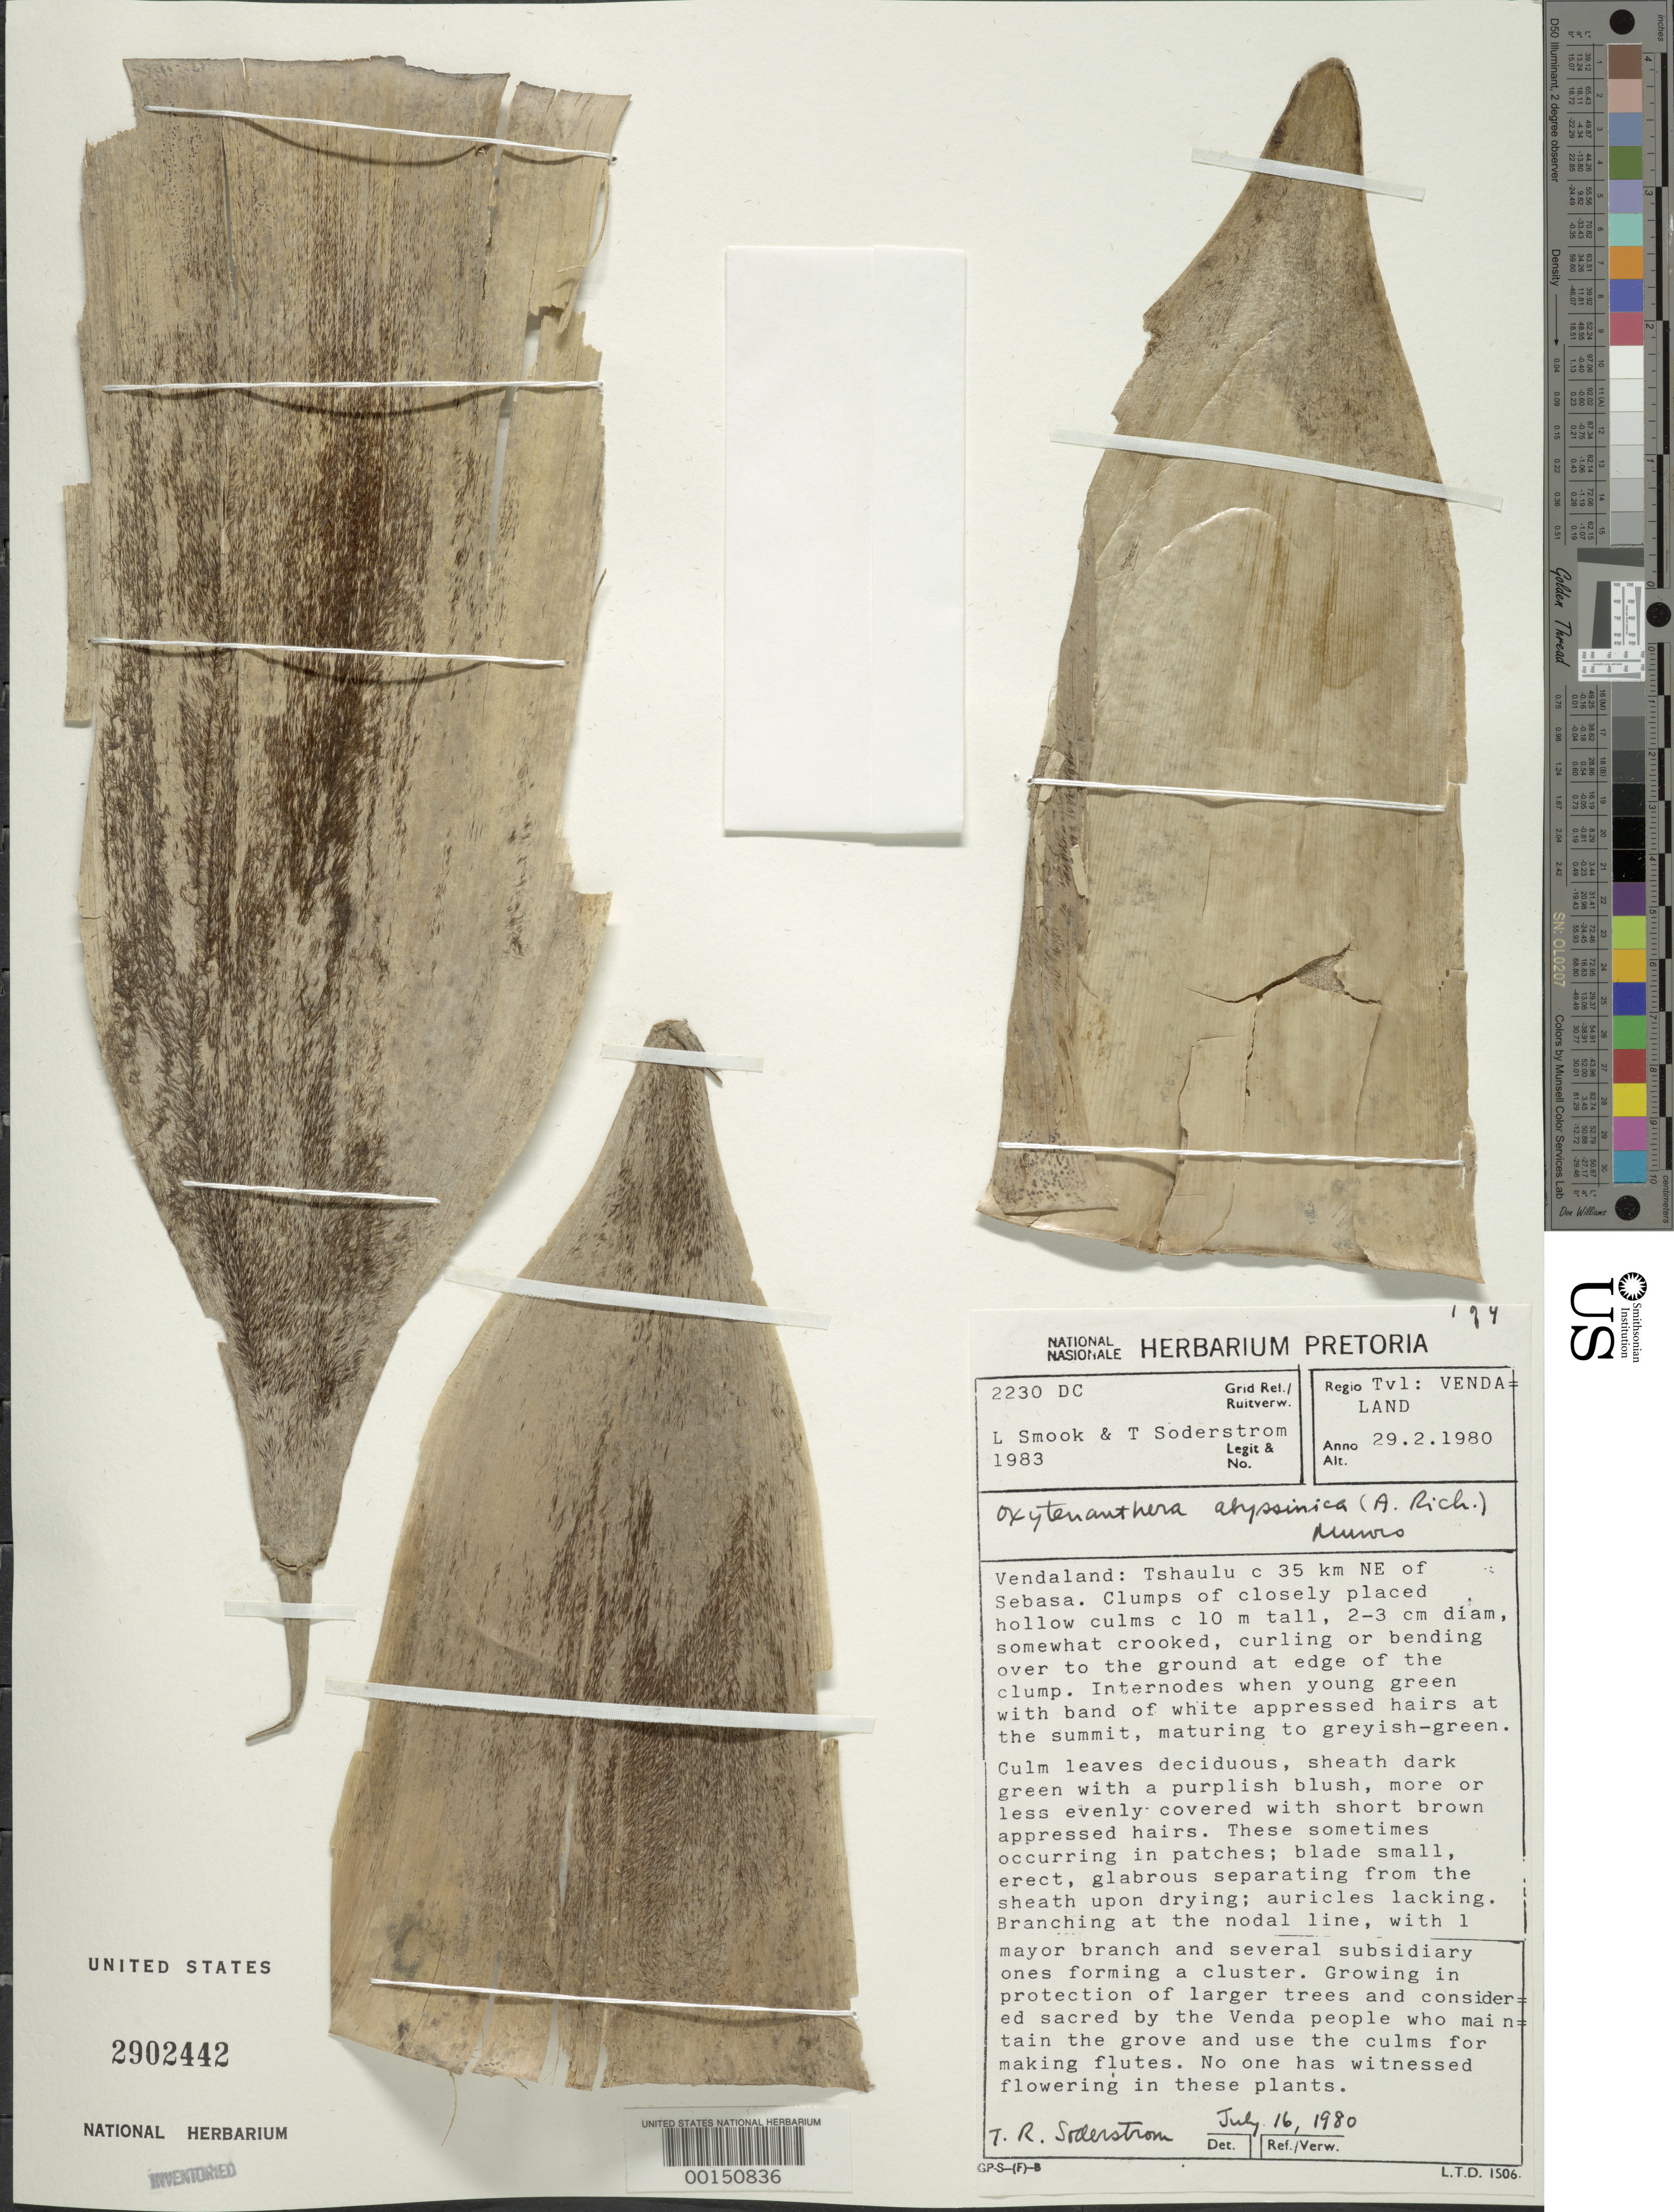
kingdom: Plantae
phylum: Tracheophyta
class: Liliopsida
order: Poales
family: Poaceae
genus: Oxytenanthera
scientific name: Oxytenanthera abyssinica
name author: (A. Rich.) Munro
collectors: L. Smook & T. R. Soderstrom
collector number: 2230 Dc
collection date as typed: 29 Feb 1980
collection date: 1980-02-29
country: South Africa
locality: Pretoria, ishaulu, sebasa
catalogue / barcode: US 2902442